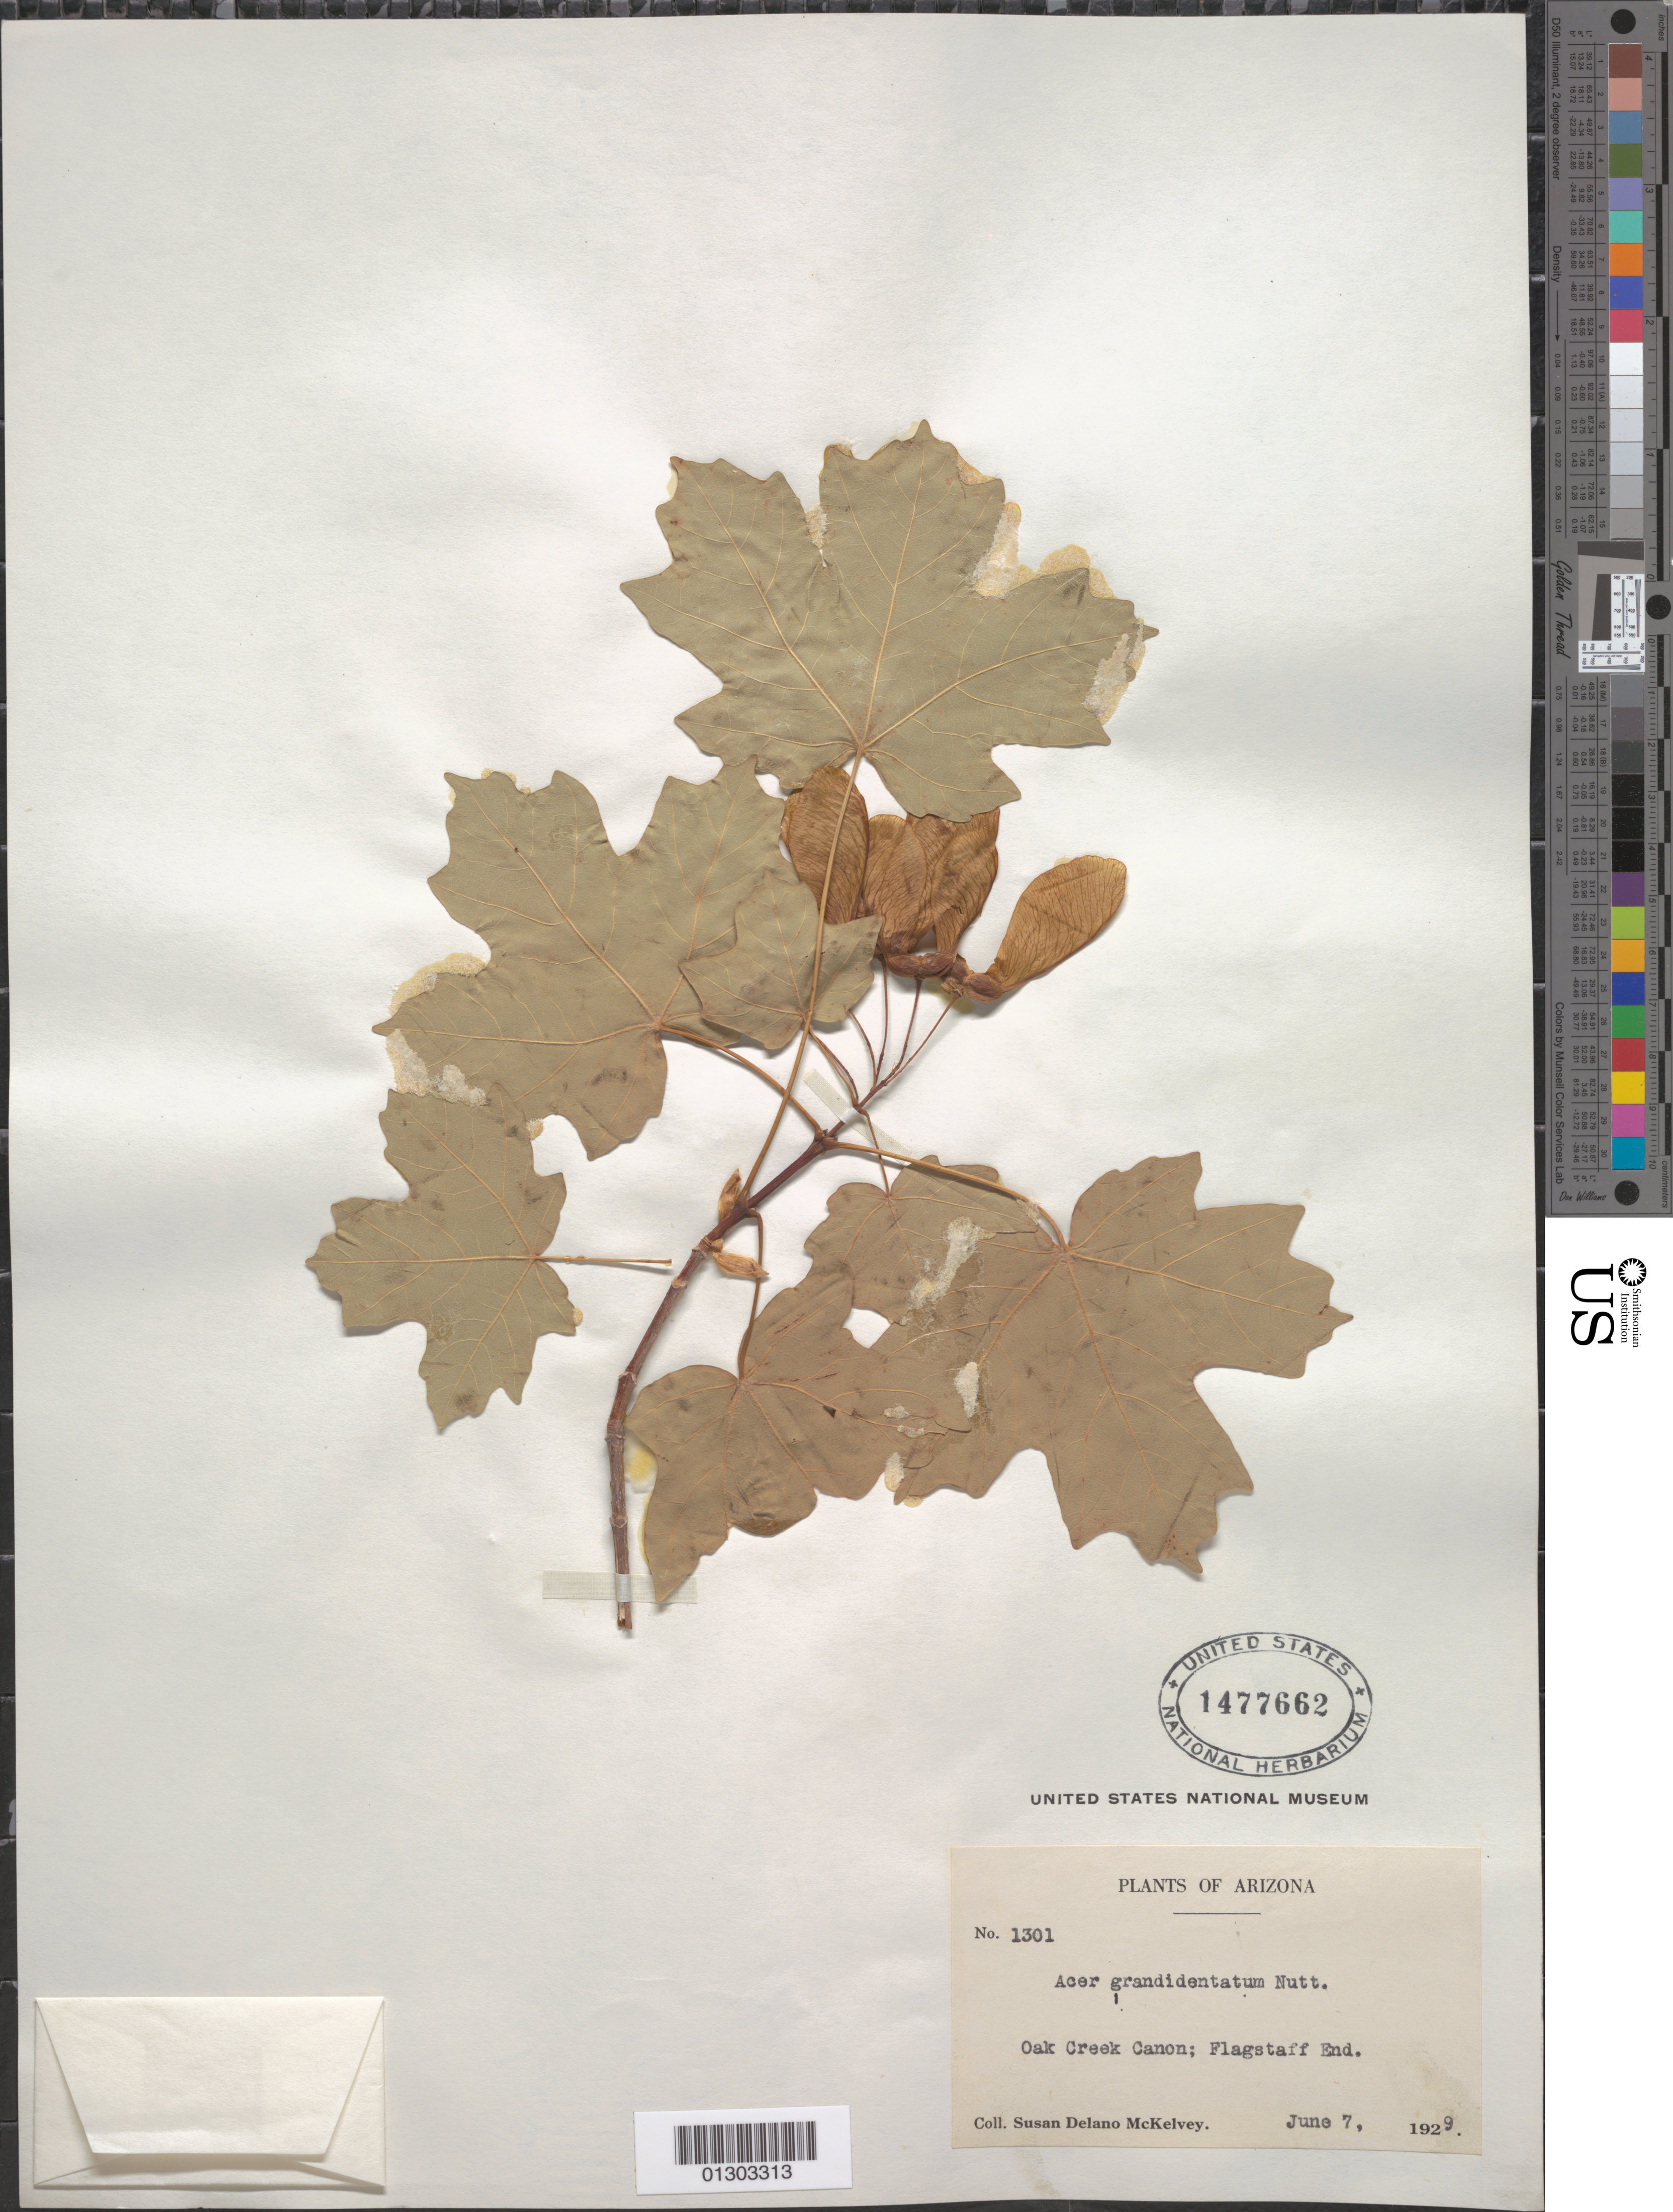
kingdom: Plantae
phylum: Tracheophyta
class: Magnoliopsida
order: Sapindales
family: Sapindaceae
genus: Acer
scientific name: Acer grandidentatum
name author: Nutt.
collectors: S. A. McKelvey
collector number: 1301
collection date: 1929-06-07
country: United States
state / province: Arizona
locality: Oak Creek Canon, Flagstaff End.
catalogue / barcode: US 1477662